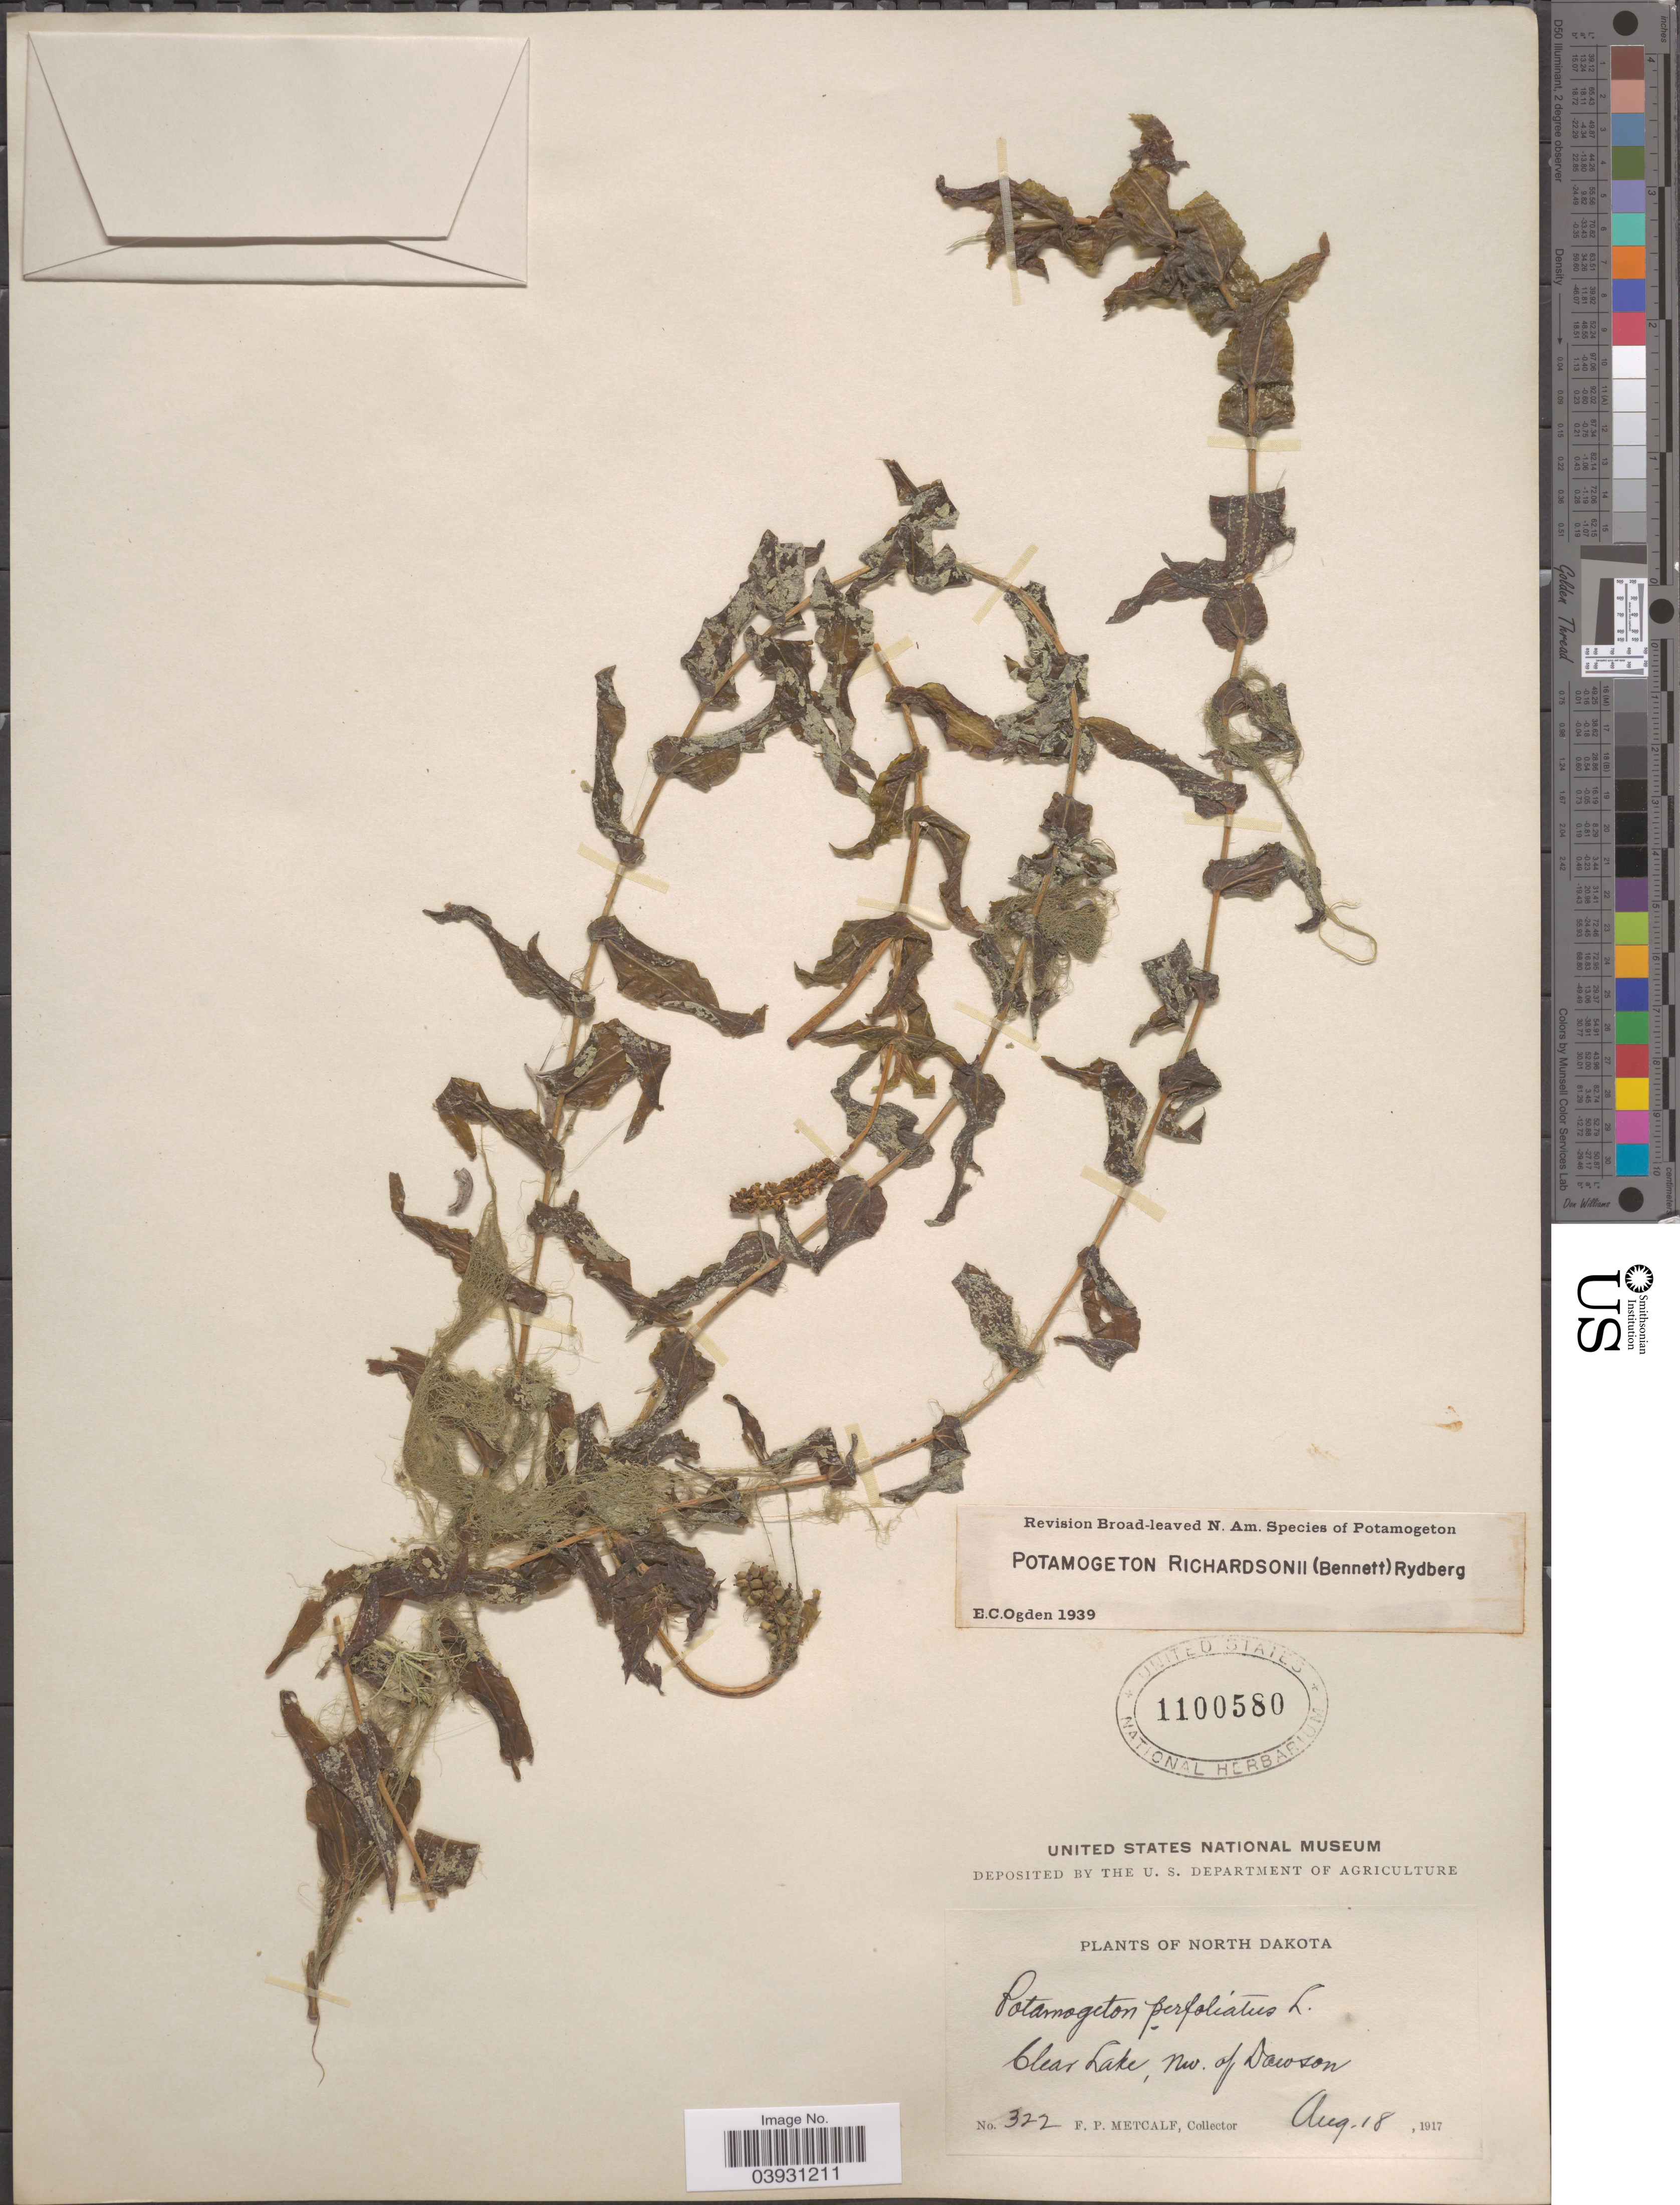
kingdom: Plantae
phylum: Tracheophyta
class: Liliopsida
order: Alismatales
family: Potamogetonaceae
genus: Potamogeton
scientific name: Potamogeton richardsonii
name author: (A.W. Benn.) Rydb.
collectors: F. Metcalf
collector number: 322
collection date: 1917-08-18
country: United States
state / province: North Dakota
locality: Clear Lake, Nw. of Dawson.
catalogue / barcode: US 1100580